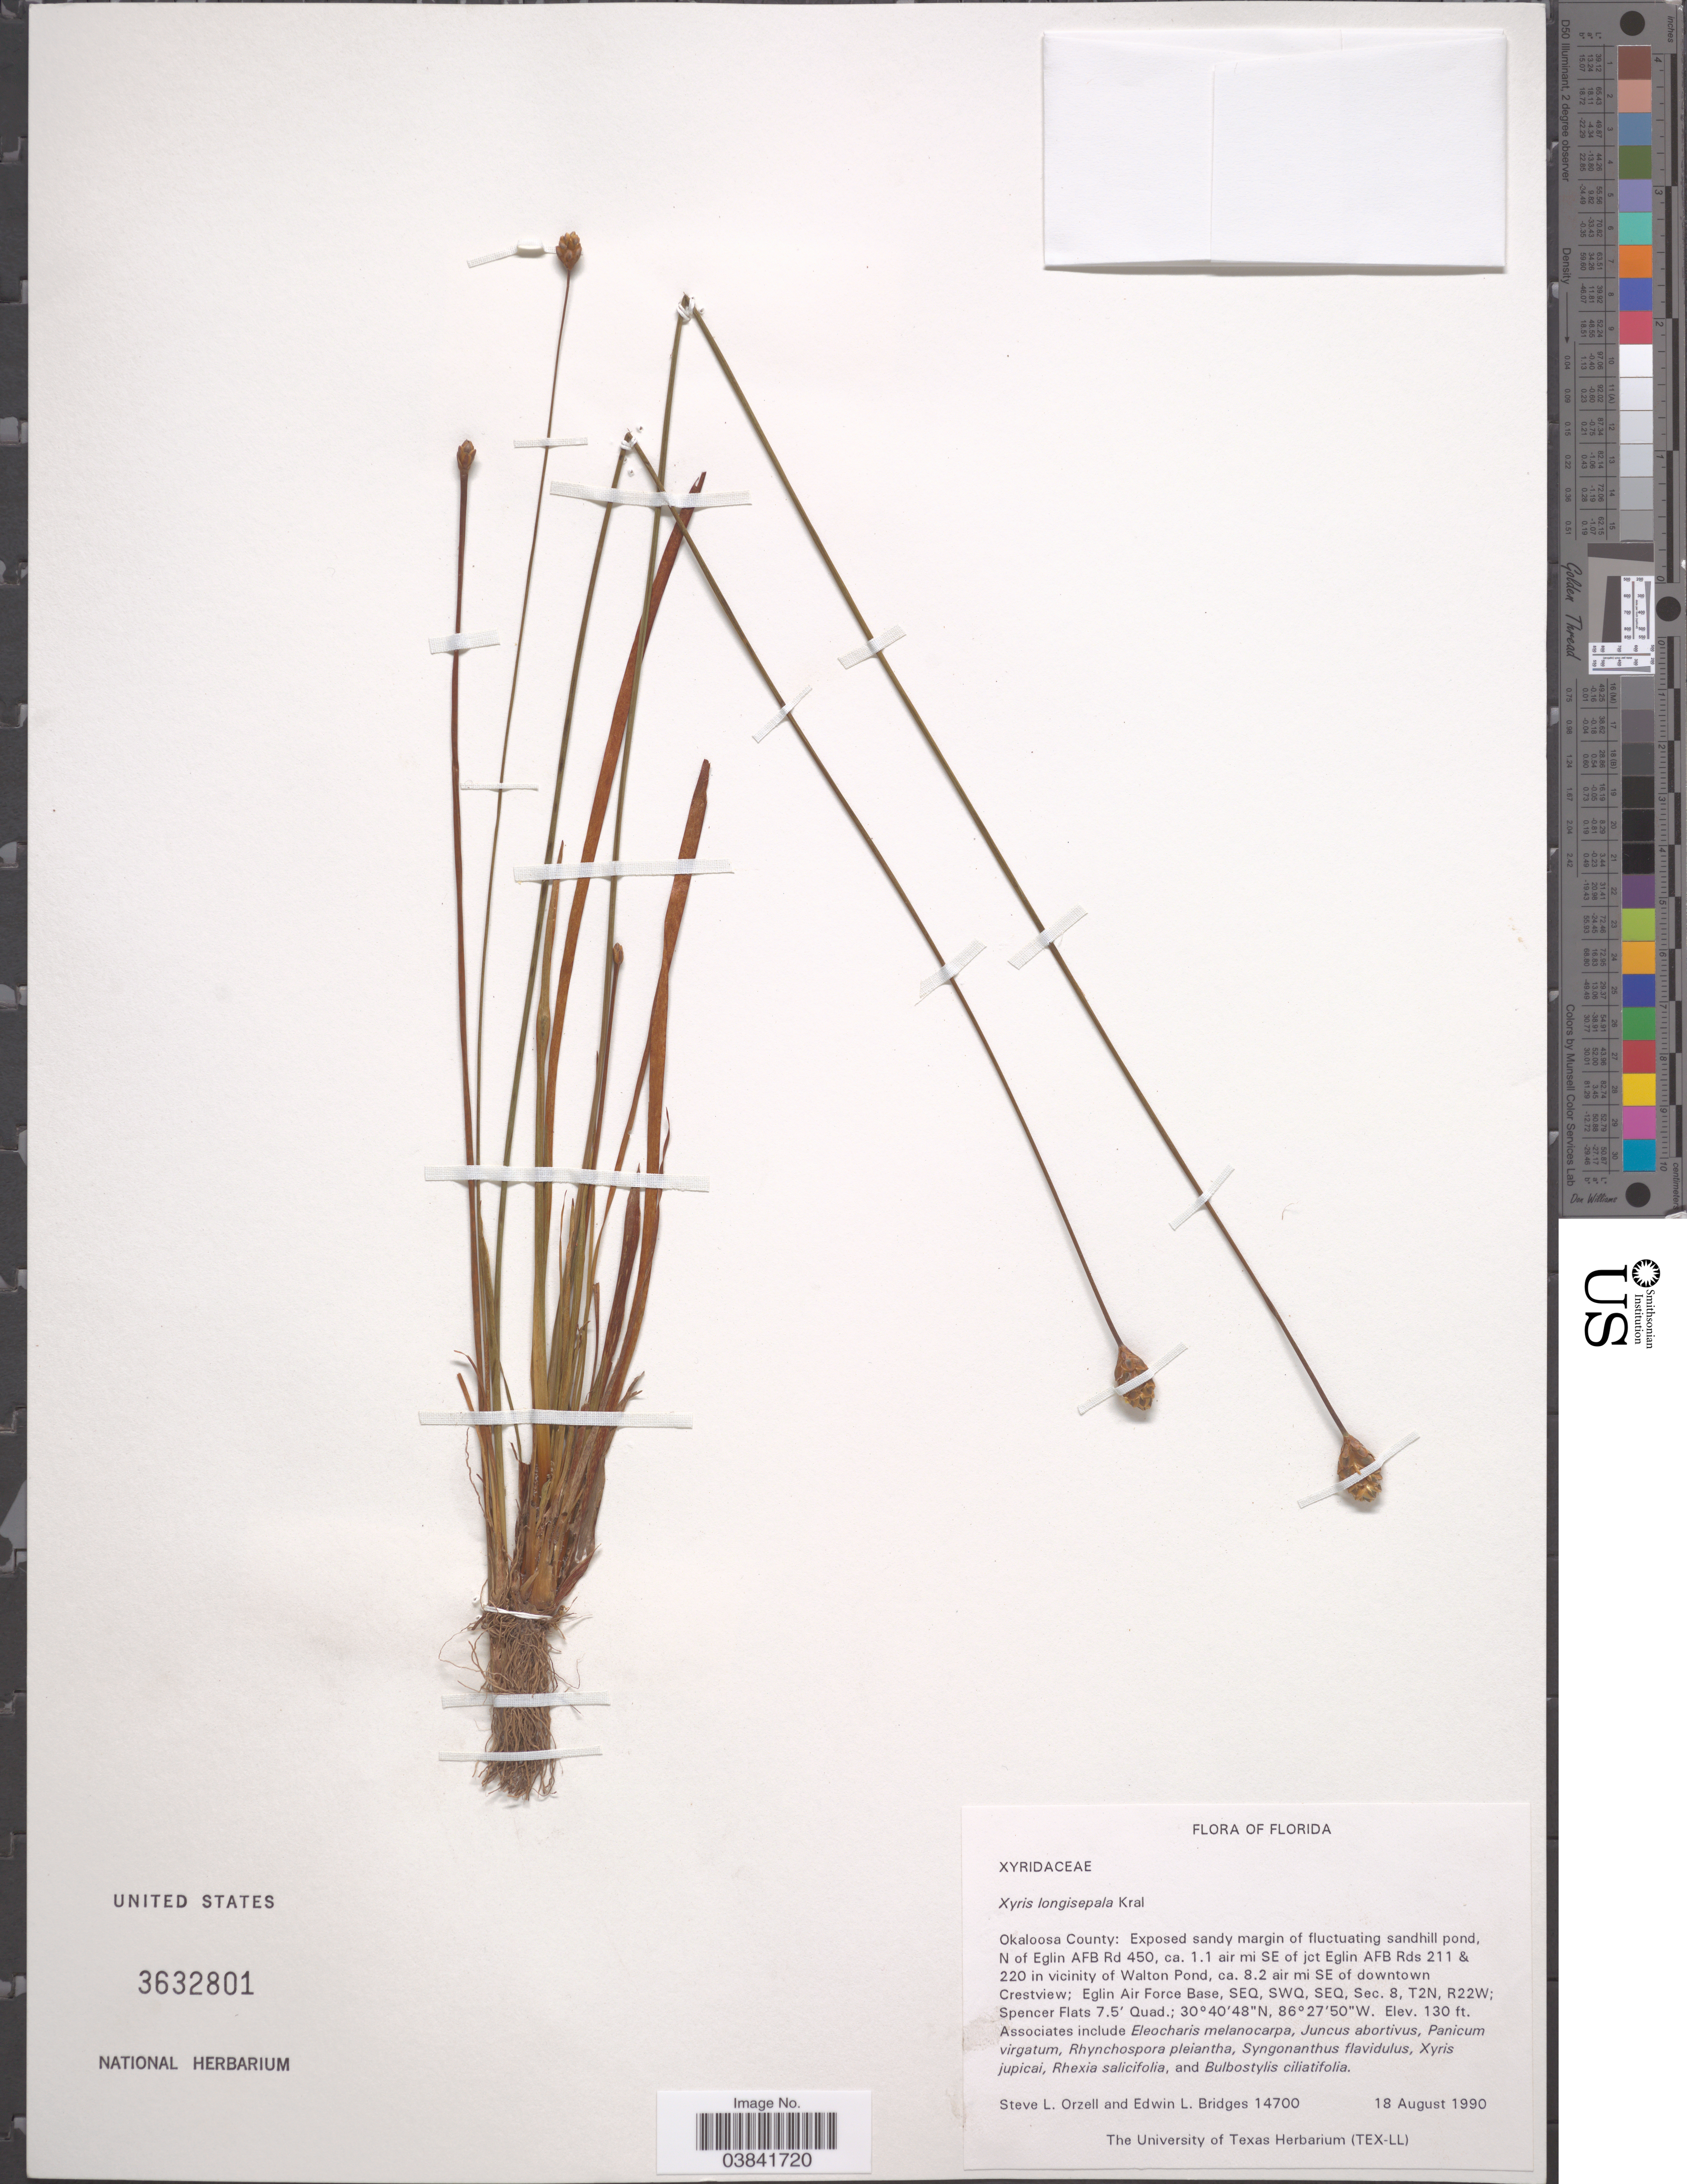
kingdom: Plantae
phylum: Tracheophyta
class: Liliopsida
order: Poales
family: Xyridaceae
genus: Xyris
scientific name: Xyris longisepala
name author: Kral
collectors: S. Orzell & E. Bridges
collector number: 14700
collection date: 1990-08-18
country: United States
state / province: Florida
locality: Okaloosa County: N of Eglin AFB Rd 450, ca. 1.1 air mi SE of jct Eglin AFB Rds 211 & 220 in vicinity of Walton Pond, ca. 8.2 air mi SE of downtown Crestview; Eglin Air Force Base, SEQ, SWQ, SEQ, Sec 8, T2N, R22W; Spencer Flats 7.5' Quad.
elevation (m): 40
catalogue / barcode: US 3632801